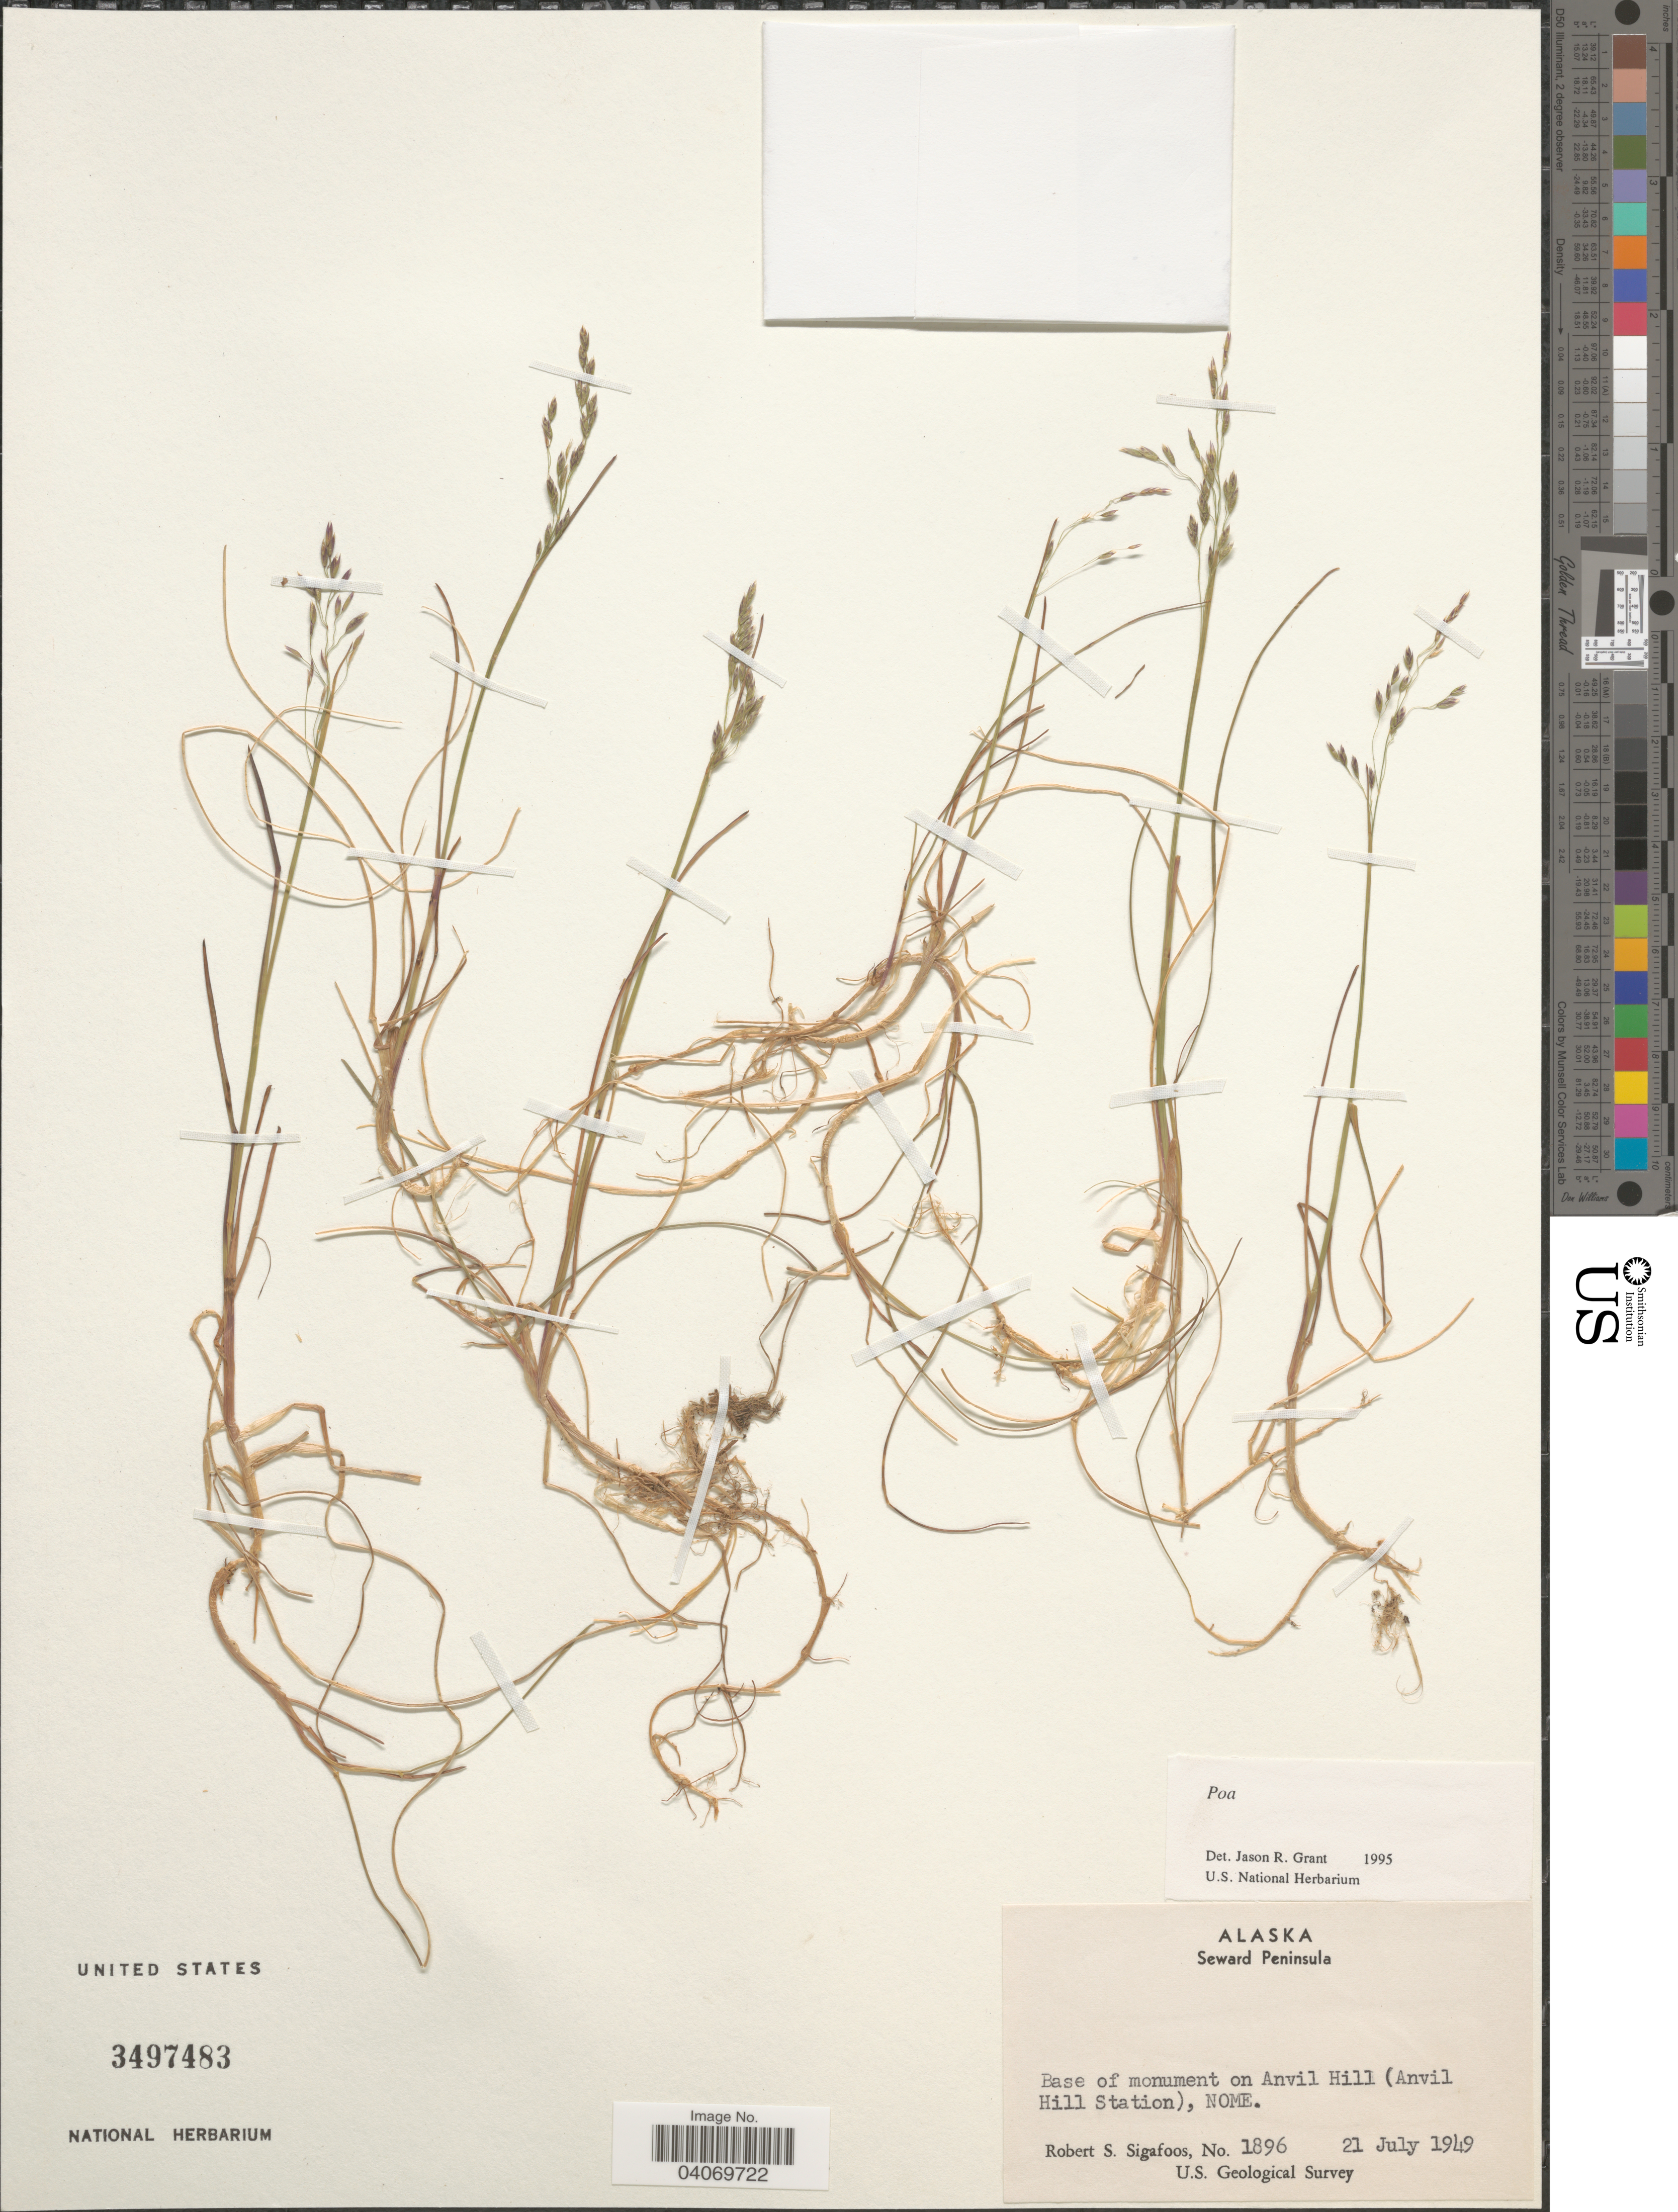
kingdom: Plantae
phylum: Tracheophyta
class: Liliopsida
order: Poales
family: Poaceae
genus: Poa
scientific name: Poa sp.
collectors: R. Sigafoos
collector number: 1896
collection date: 1949-07-21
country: United States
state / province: Alaska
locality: Seward Peninsula. Base of monument on Anvil Hill (Anvil Hill Station). U.S. Geological Survey.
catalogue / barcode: US 3497483